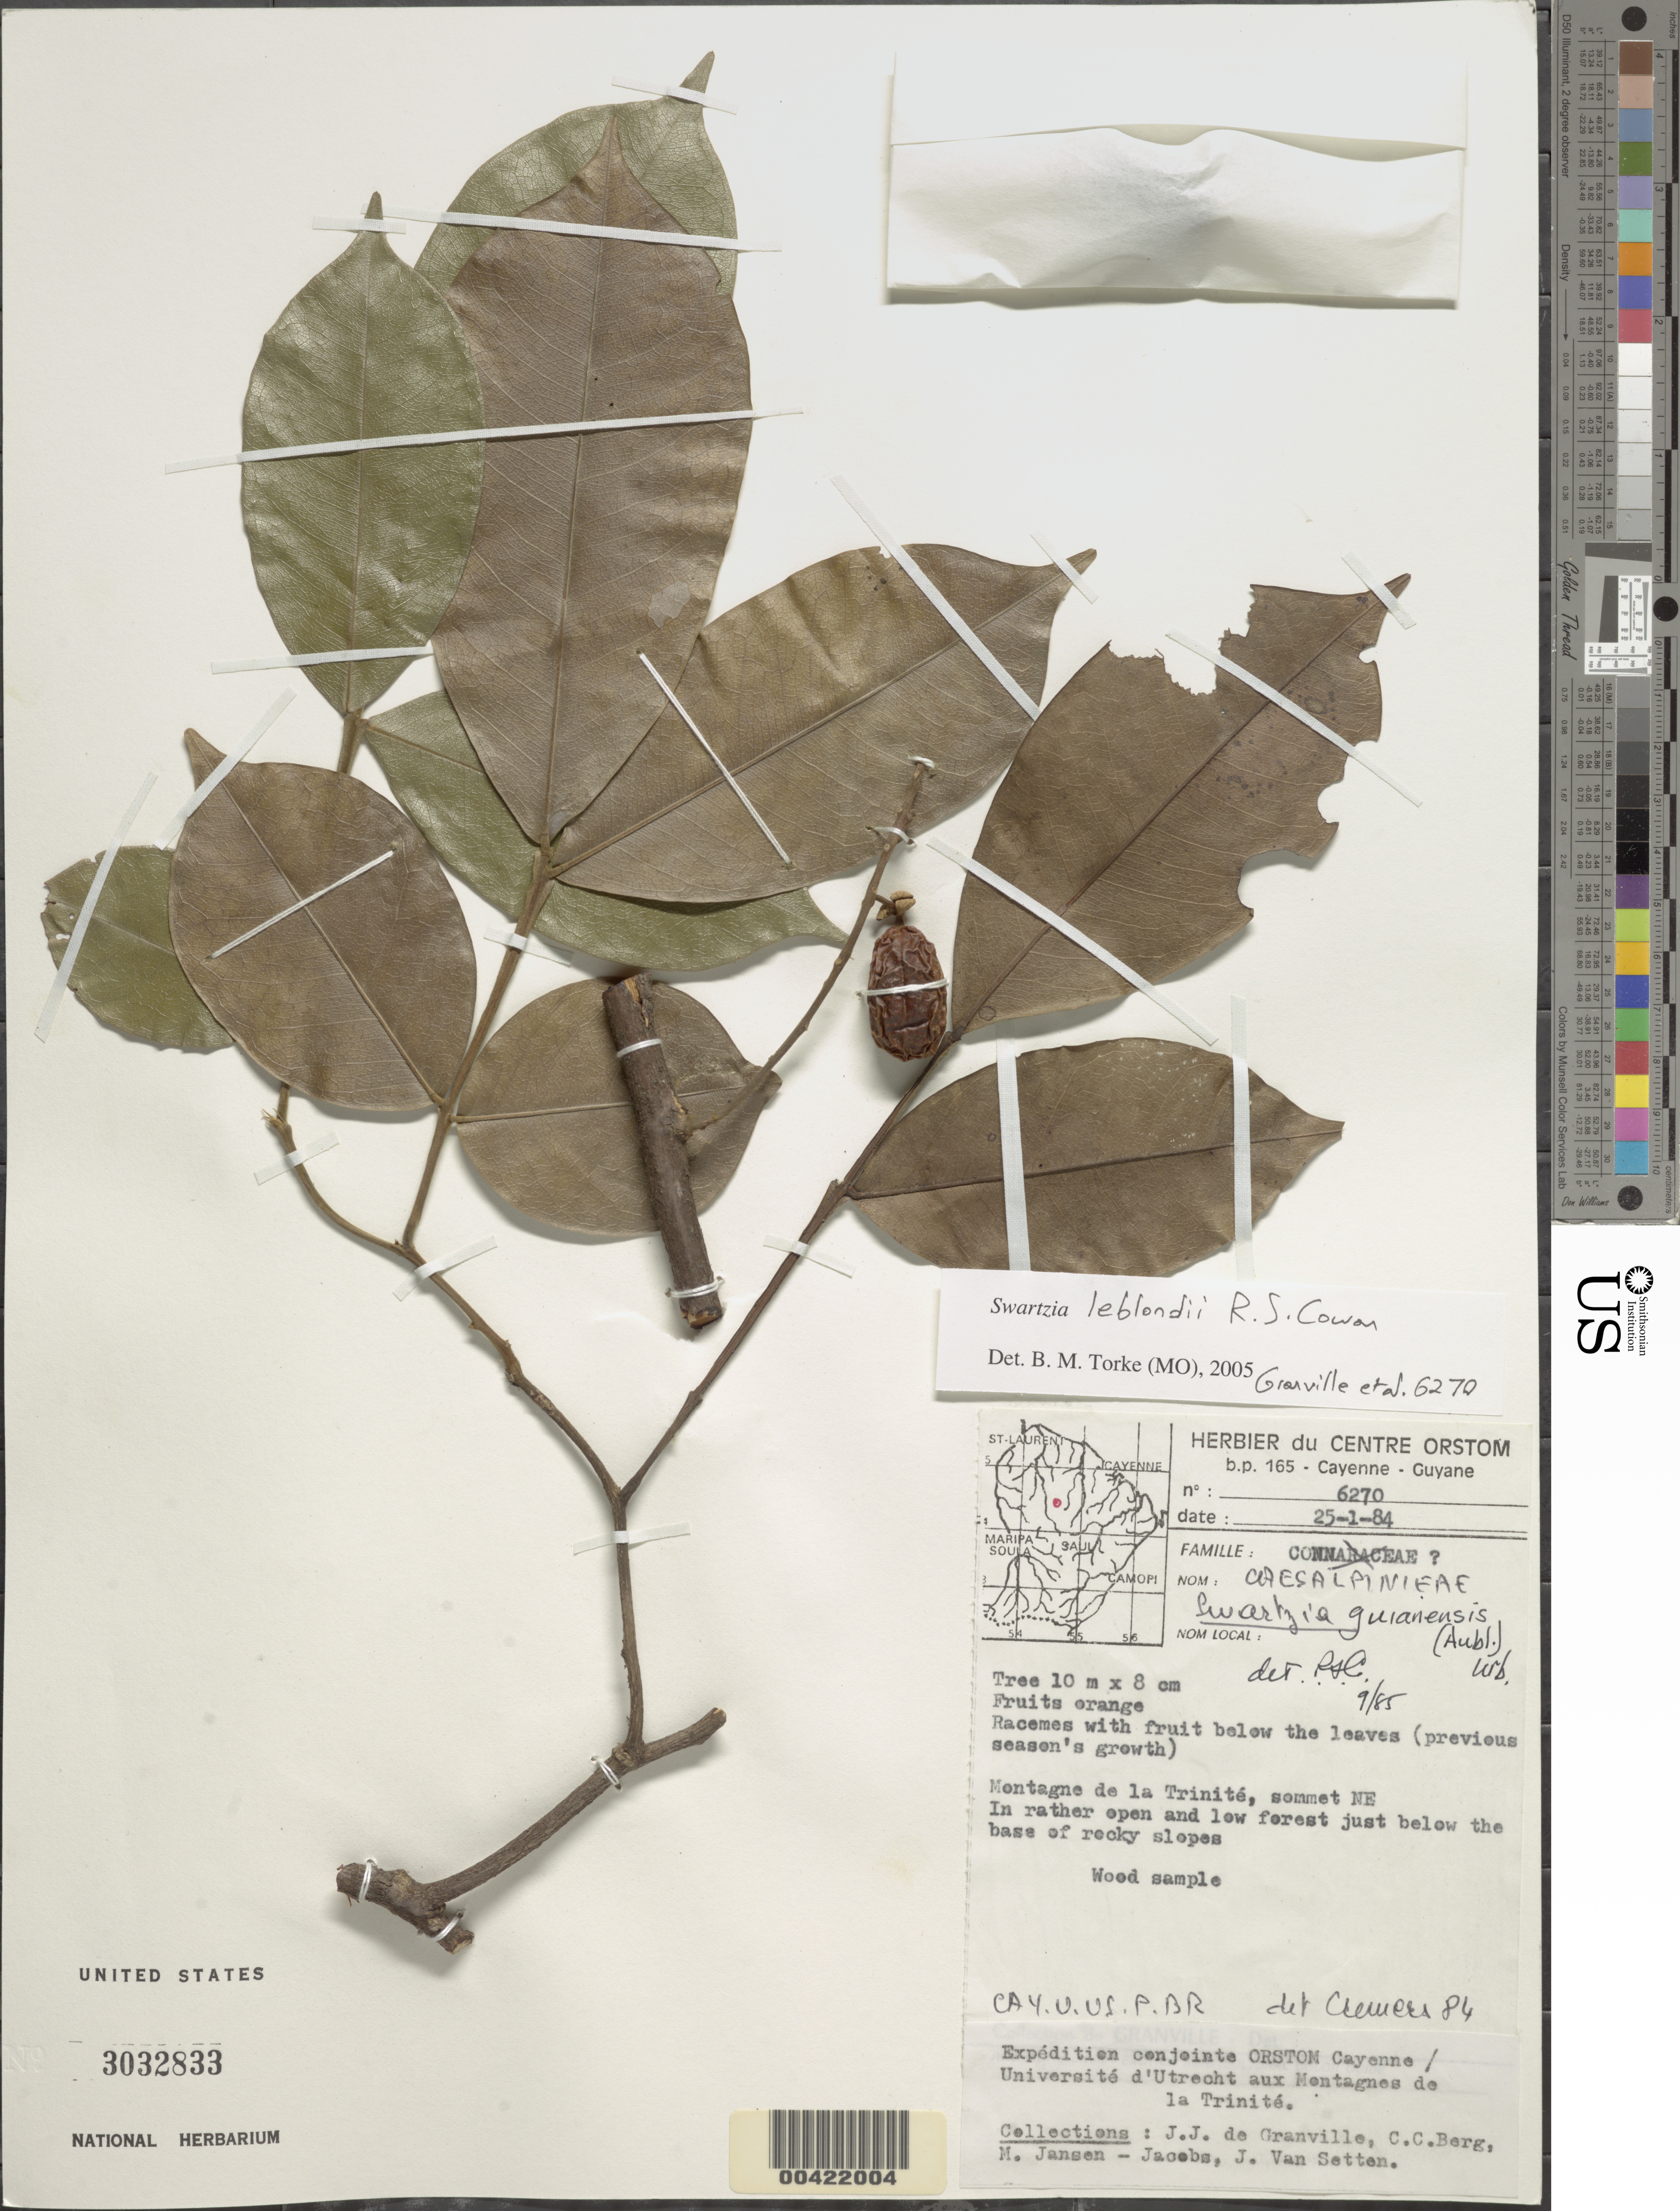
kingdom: Plantae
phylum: Tracheophyta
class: Magnoliopsida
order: Fabales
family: Fabaceae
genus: Swartzia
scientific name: Swartzia leblondii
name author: R.S. Cowan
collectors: J.-J. de Granville, C. C. Berg, M. J. Jansen-Jacobs & J. van Setten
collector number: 6270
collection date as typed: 25 Jan 1984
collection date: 1984-01-25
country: French Guiana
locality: Montagne de la trinite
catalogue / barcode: US 3032833